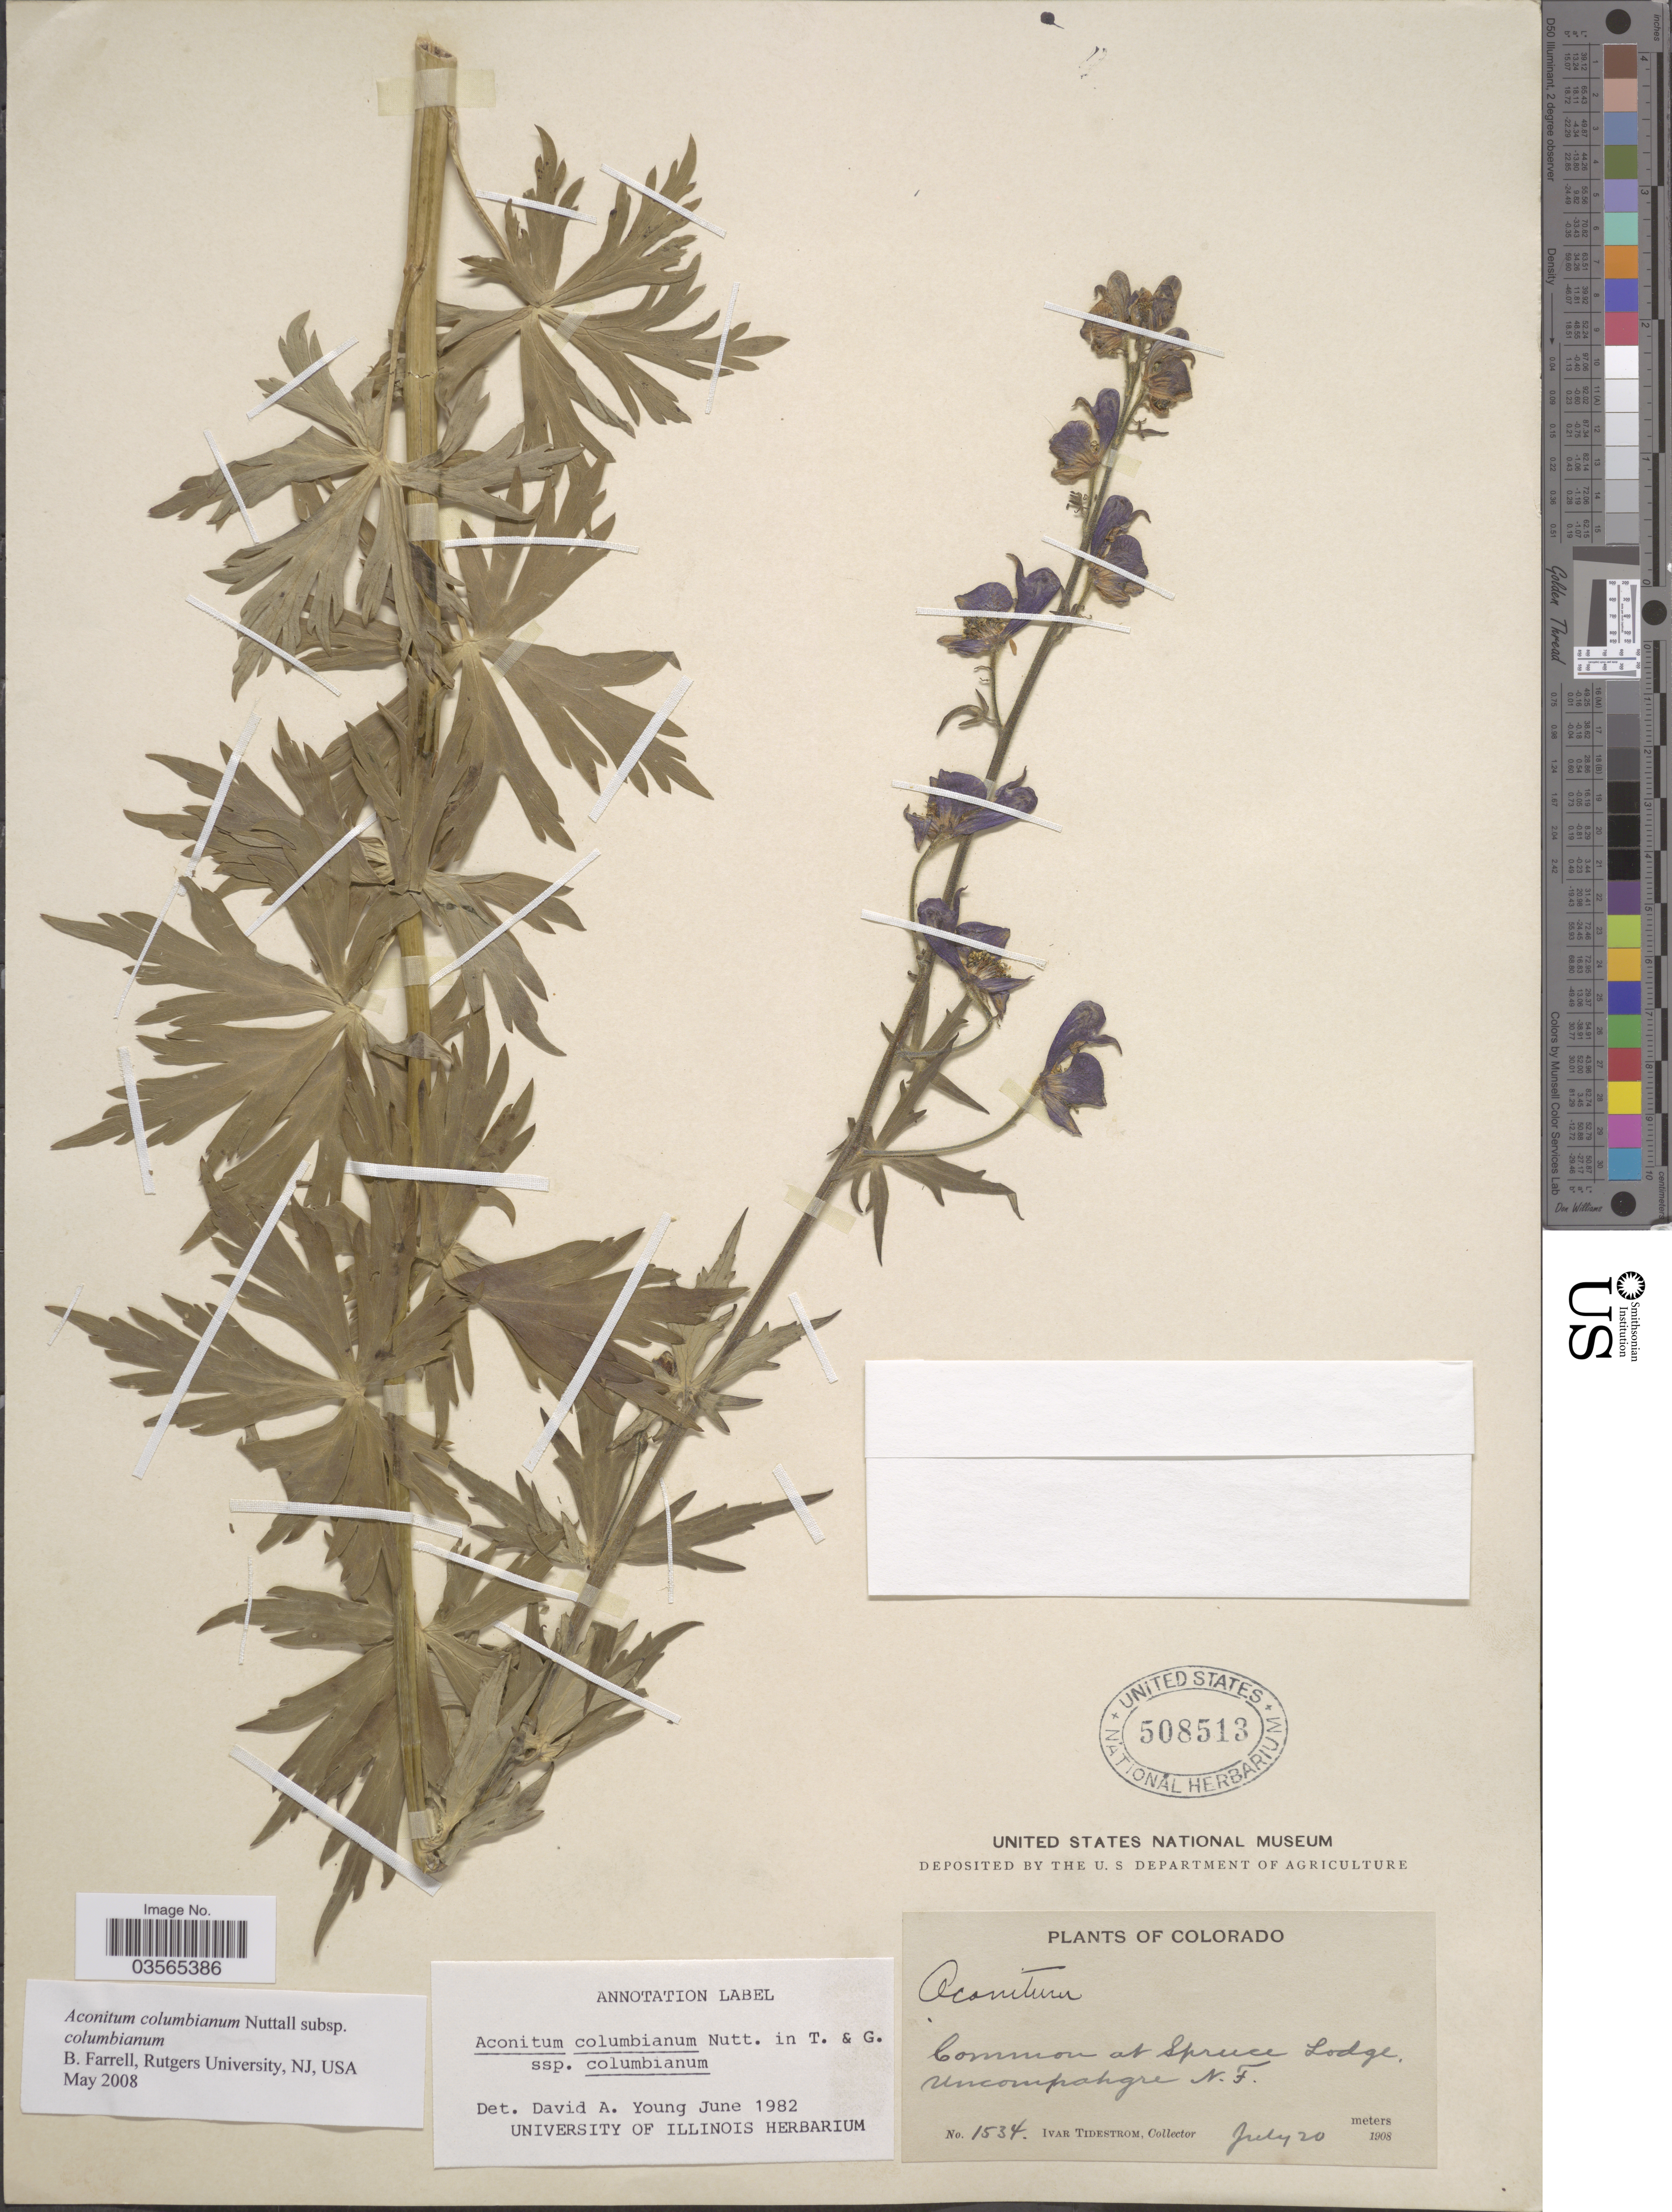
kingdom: Plantae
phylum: Tracheophyta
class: Magnoliopsida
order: Ranunculales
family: Ranunculaceae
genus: Aconitum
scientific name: Aconitum columbianum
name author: Nutt.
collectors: I. F. Tidestrom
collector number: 1534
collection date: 1908-07-20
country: United States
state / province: Colorado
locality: Spruce Lodge, Umcompahgre N. F.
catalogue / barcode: US 508513